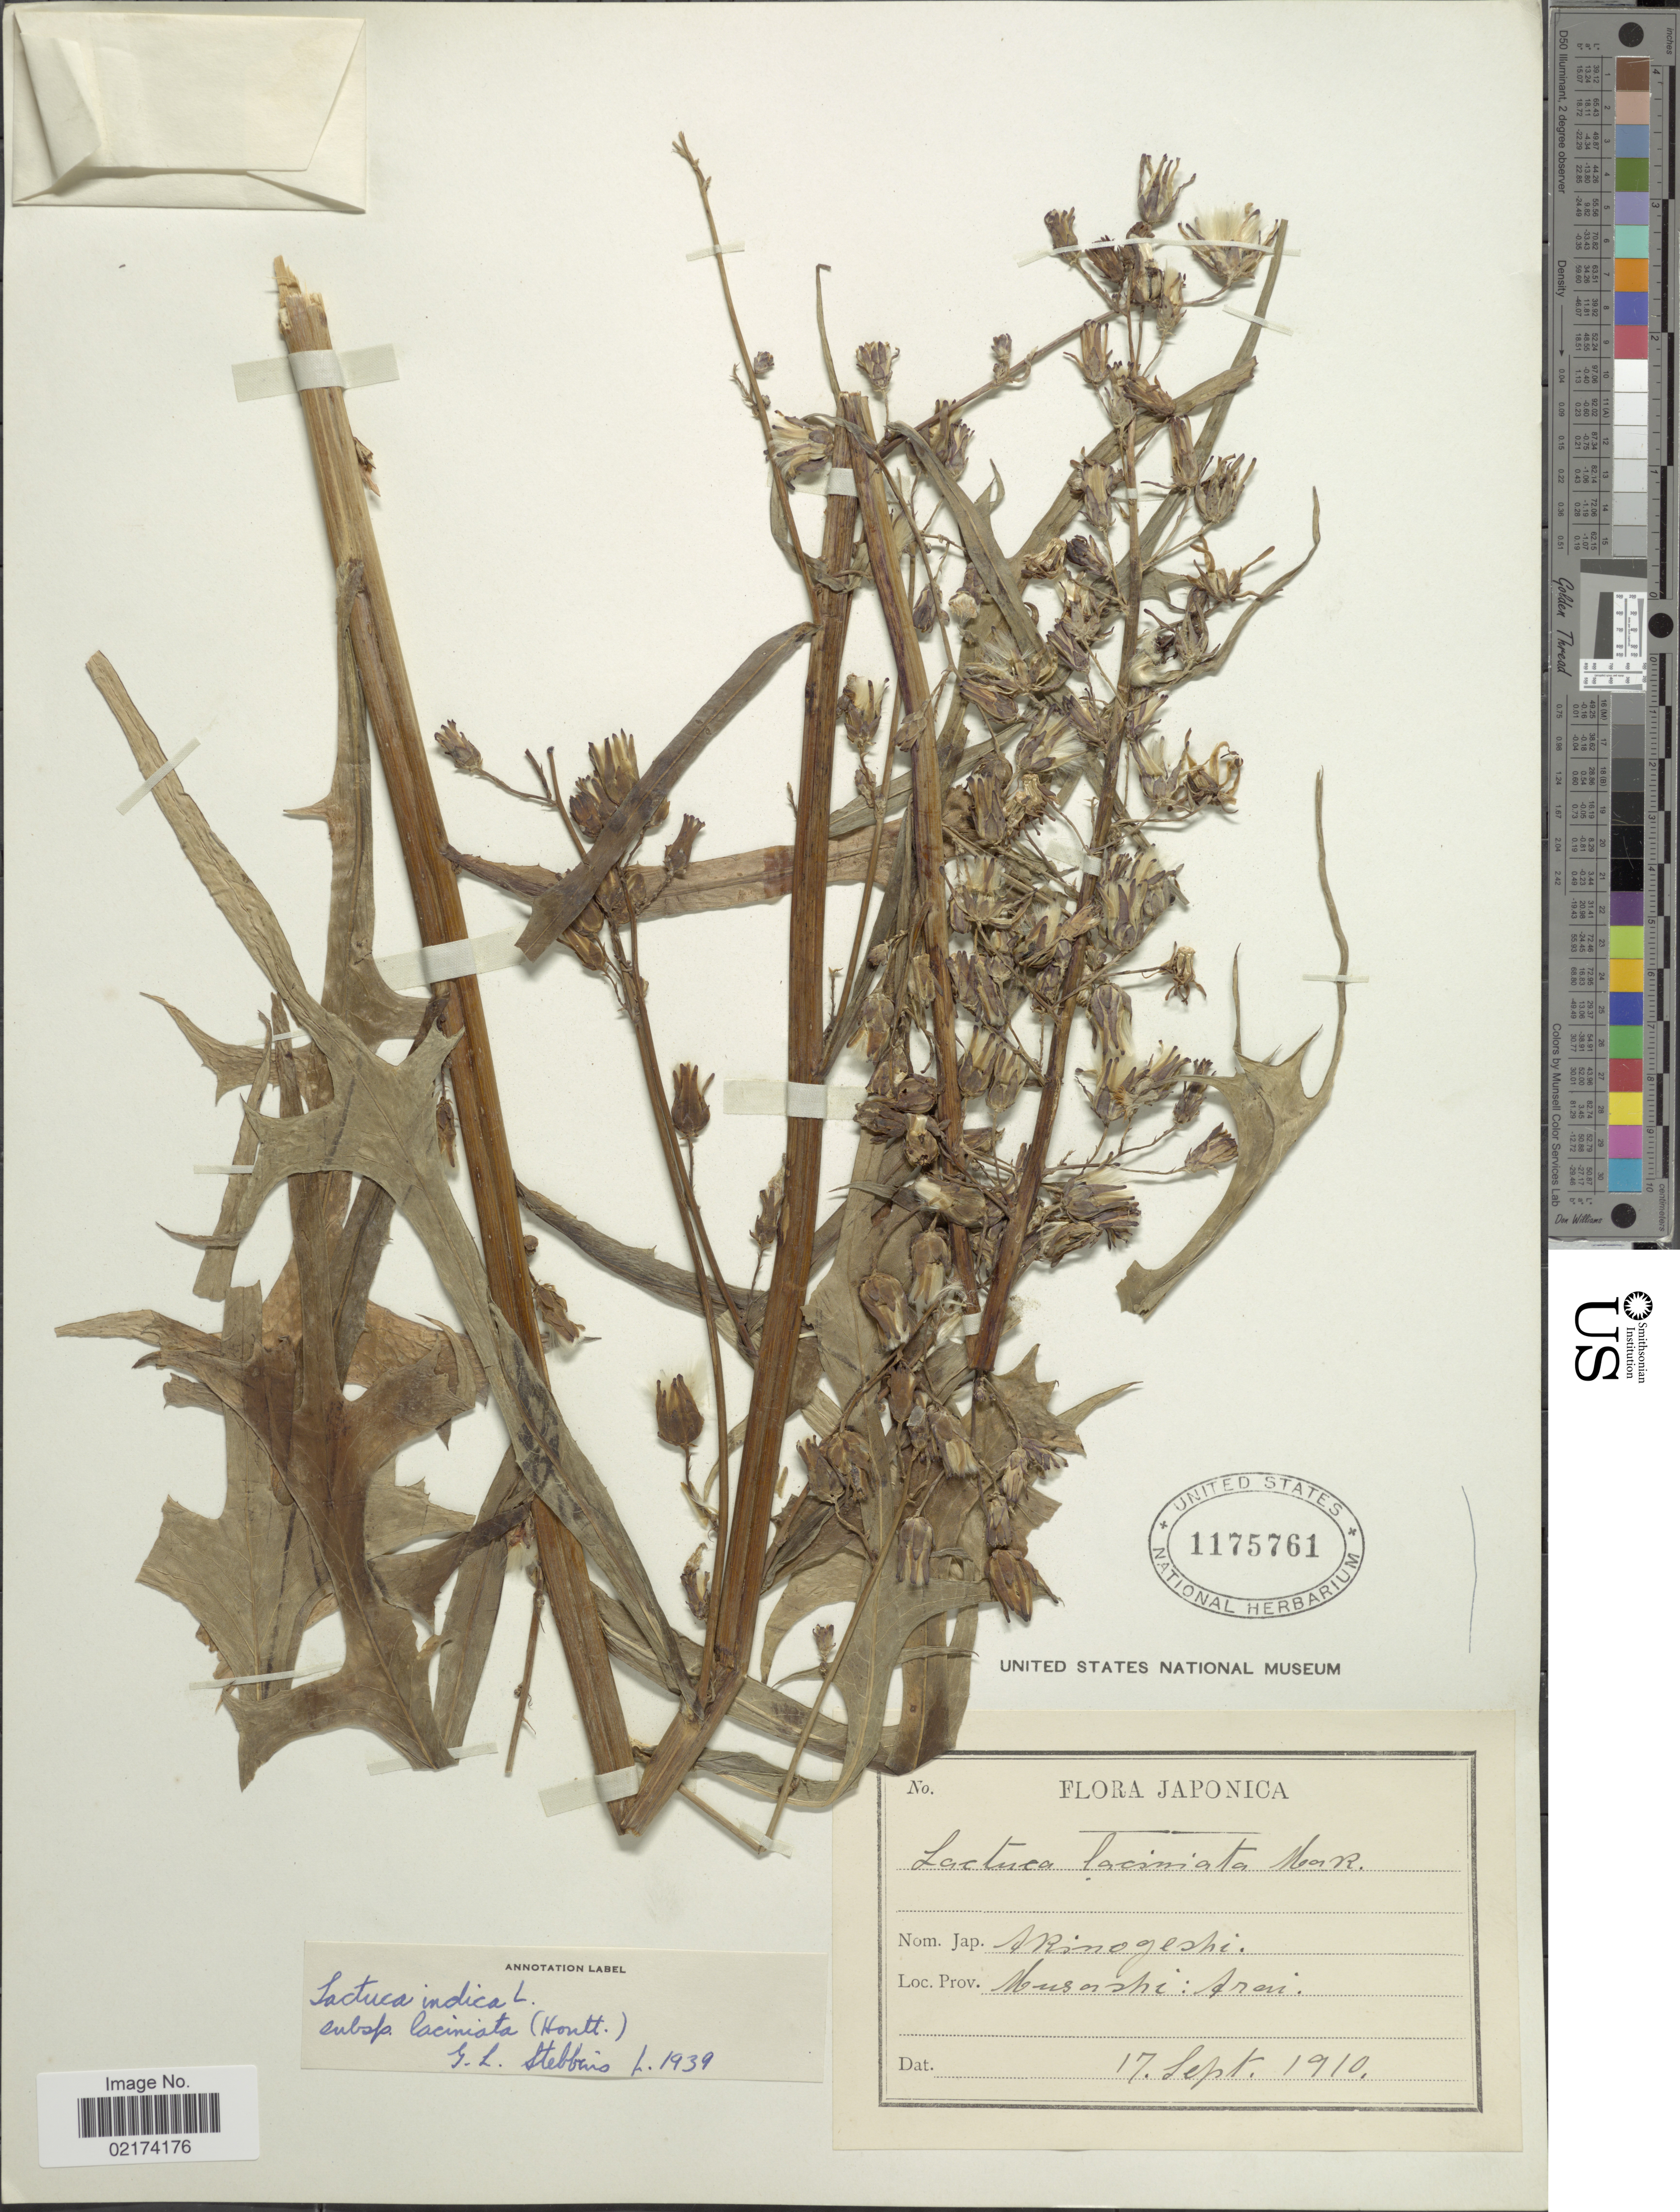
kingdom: Plantae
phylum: Tracheophyta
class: Magnoliopsida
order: Asterales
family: Asteraceae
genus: Lactuca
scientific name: Lactuca indica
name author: L.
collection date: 1910-09-17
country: Japan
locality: Musashi, Arai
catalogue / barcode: US 1175761